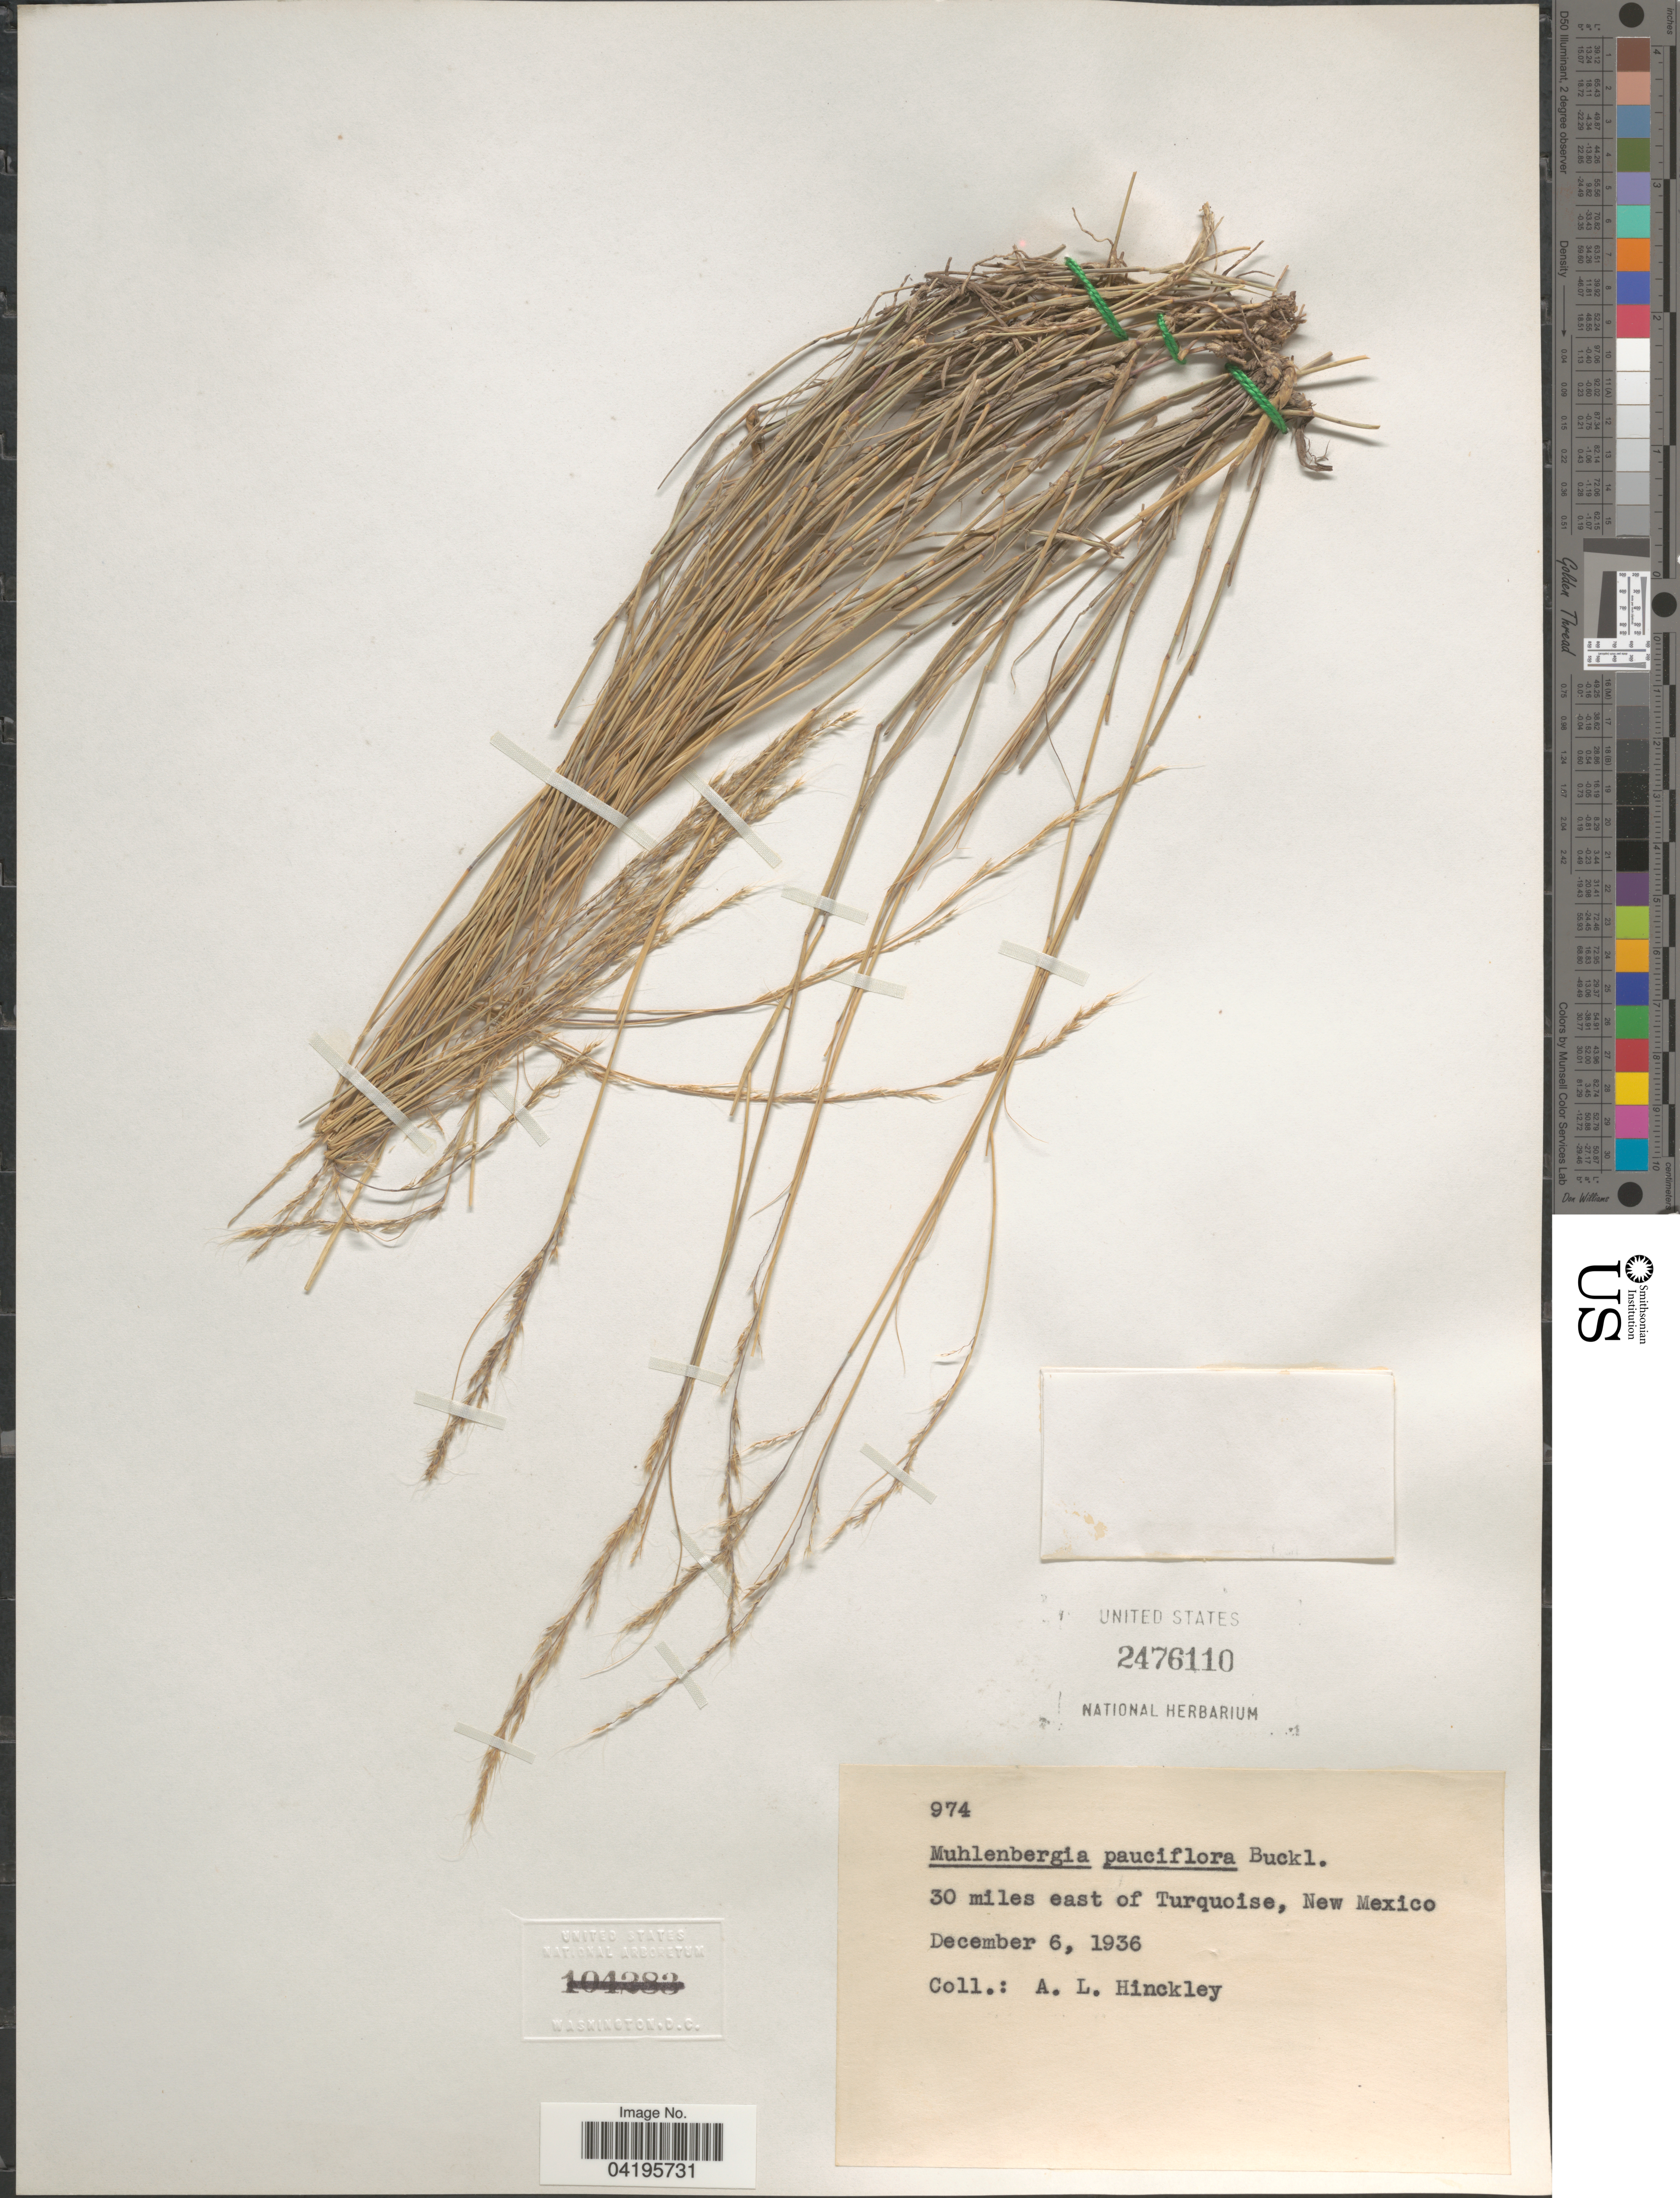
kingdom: Plantae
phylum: Tracheophyta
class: Liliopsida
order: Poales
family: Poaceae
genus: Muhlenbergia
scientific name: Muhlenbergia pauciflora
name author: Buckley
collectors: A. Hinckley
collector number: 974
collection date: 1936-12-06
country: United States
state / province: New Mexico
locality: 30 miles east of Turquoise.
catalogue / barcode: US 2476110